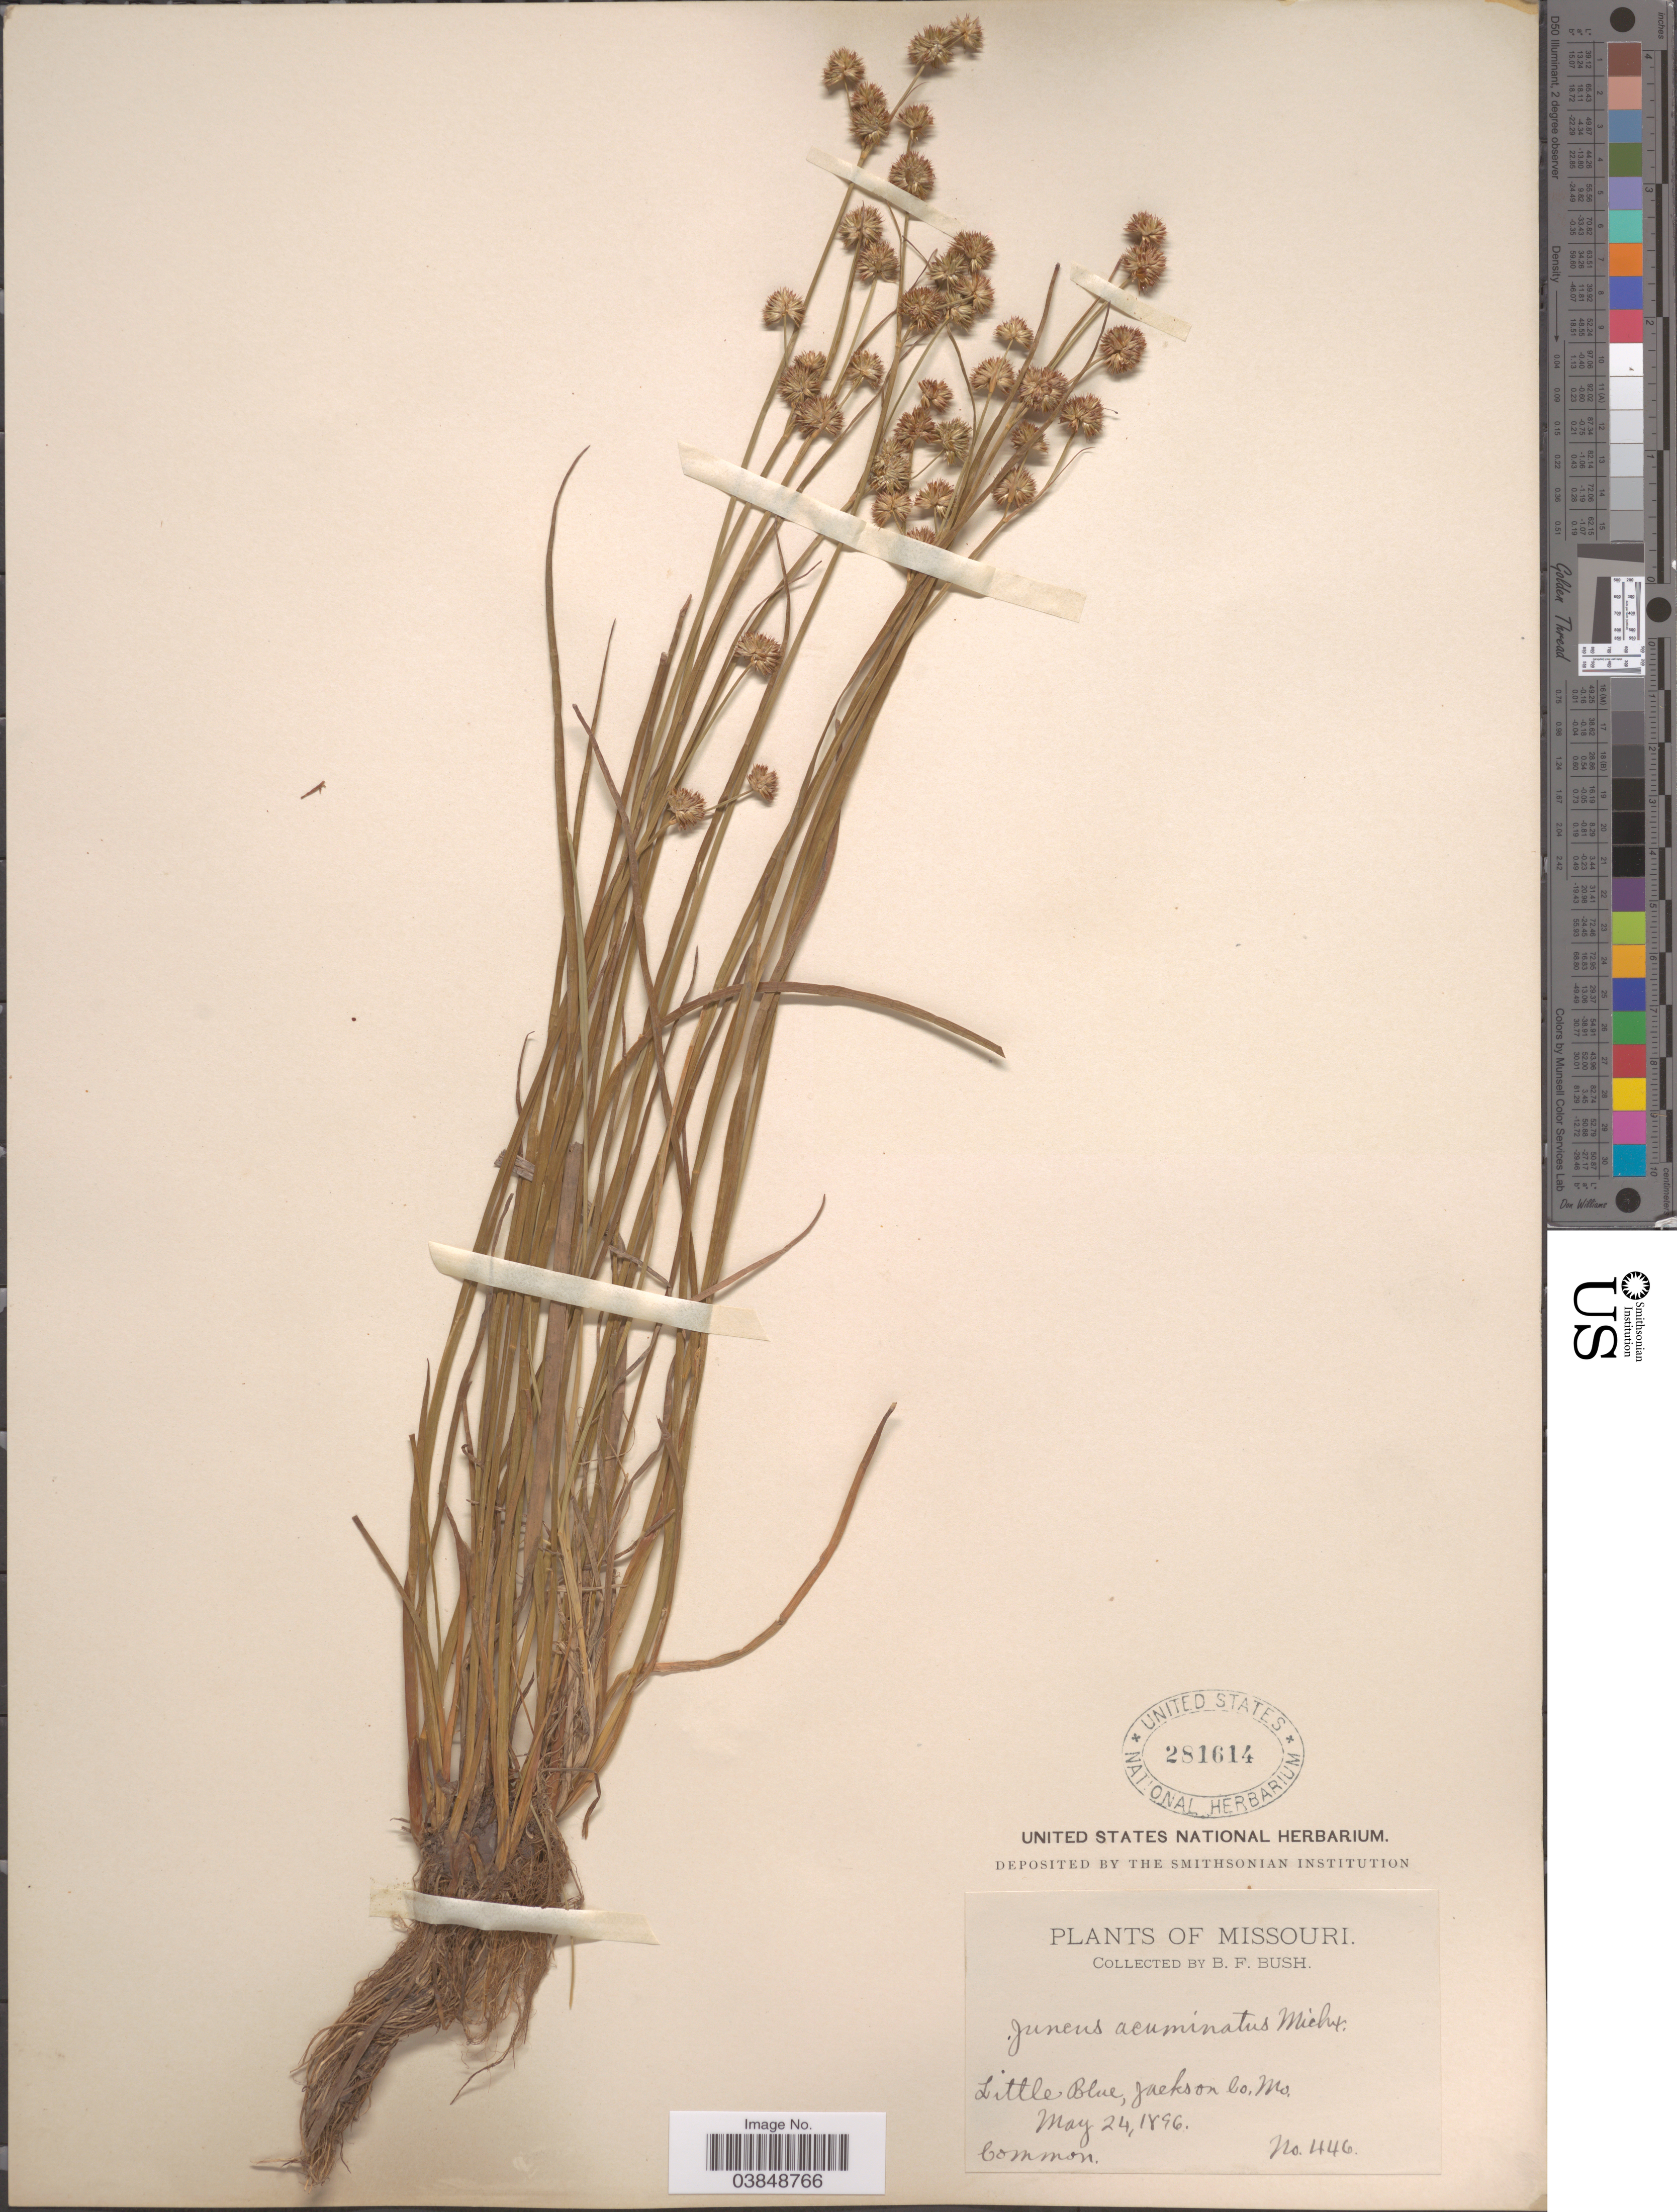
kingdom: Plantae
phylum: Tracheophyta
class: Liliopsida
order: Poales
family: Juncaceae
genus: Juncus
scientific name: Juncus acuminatus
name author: Michx.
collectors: B. F. Bush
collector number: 446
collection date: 1896-05-24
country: United States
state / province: Missouri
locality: Little Blue, Jackson Co.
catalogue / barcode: US 281614